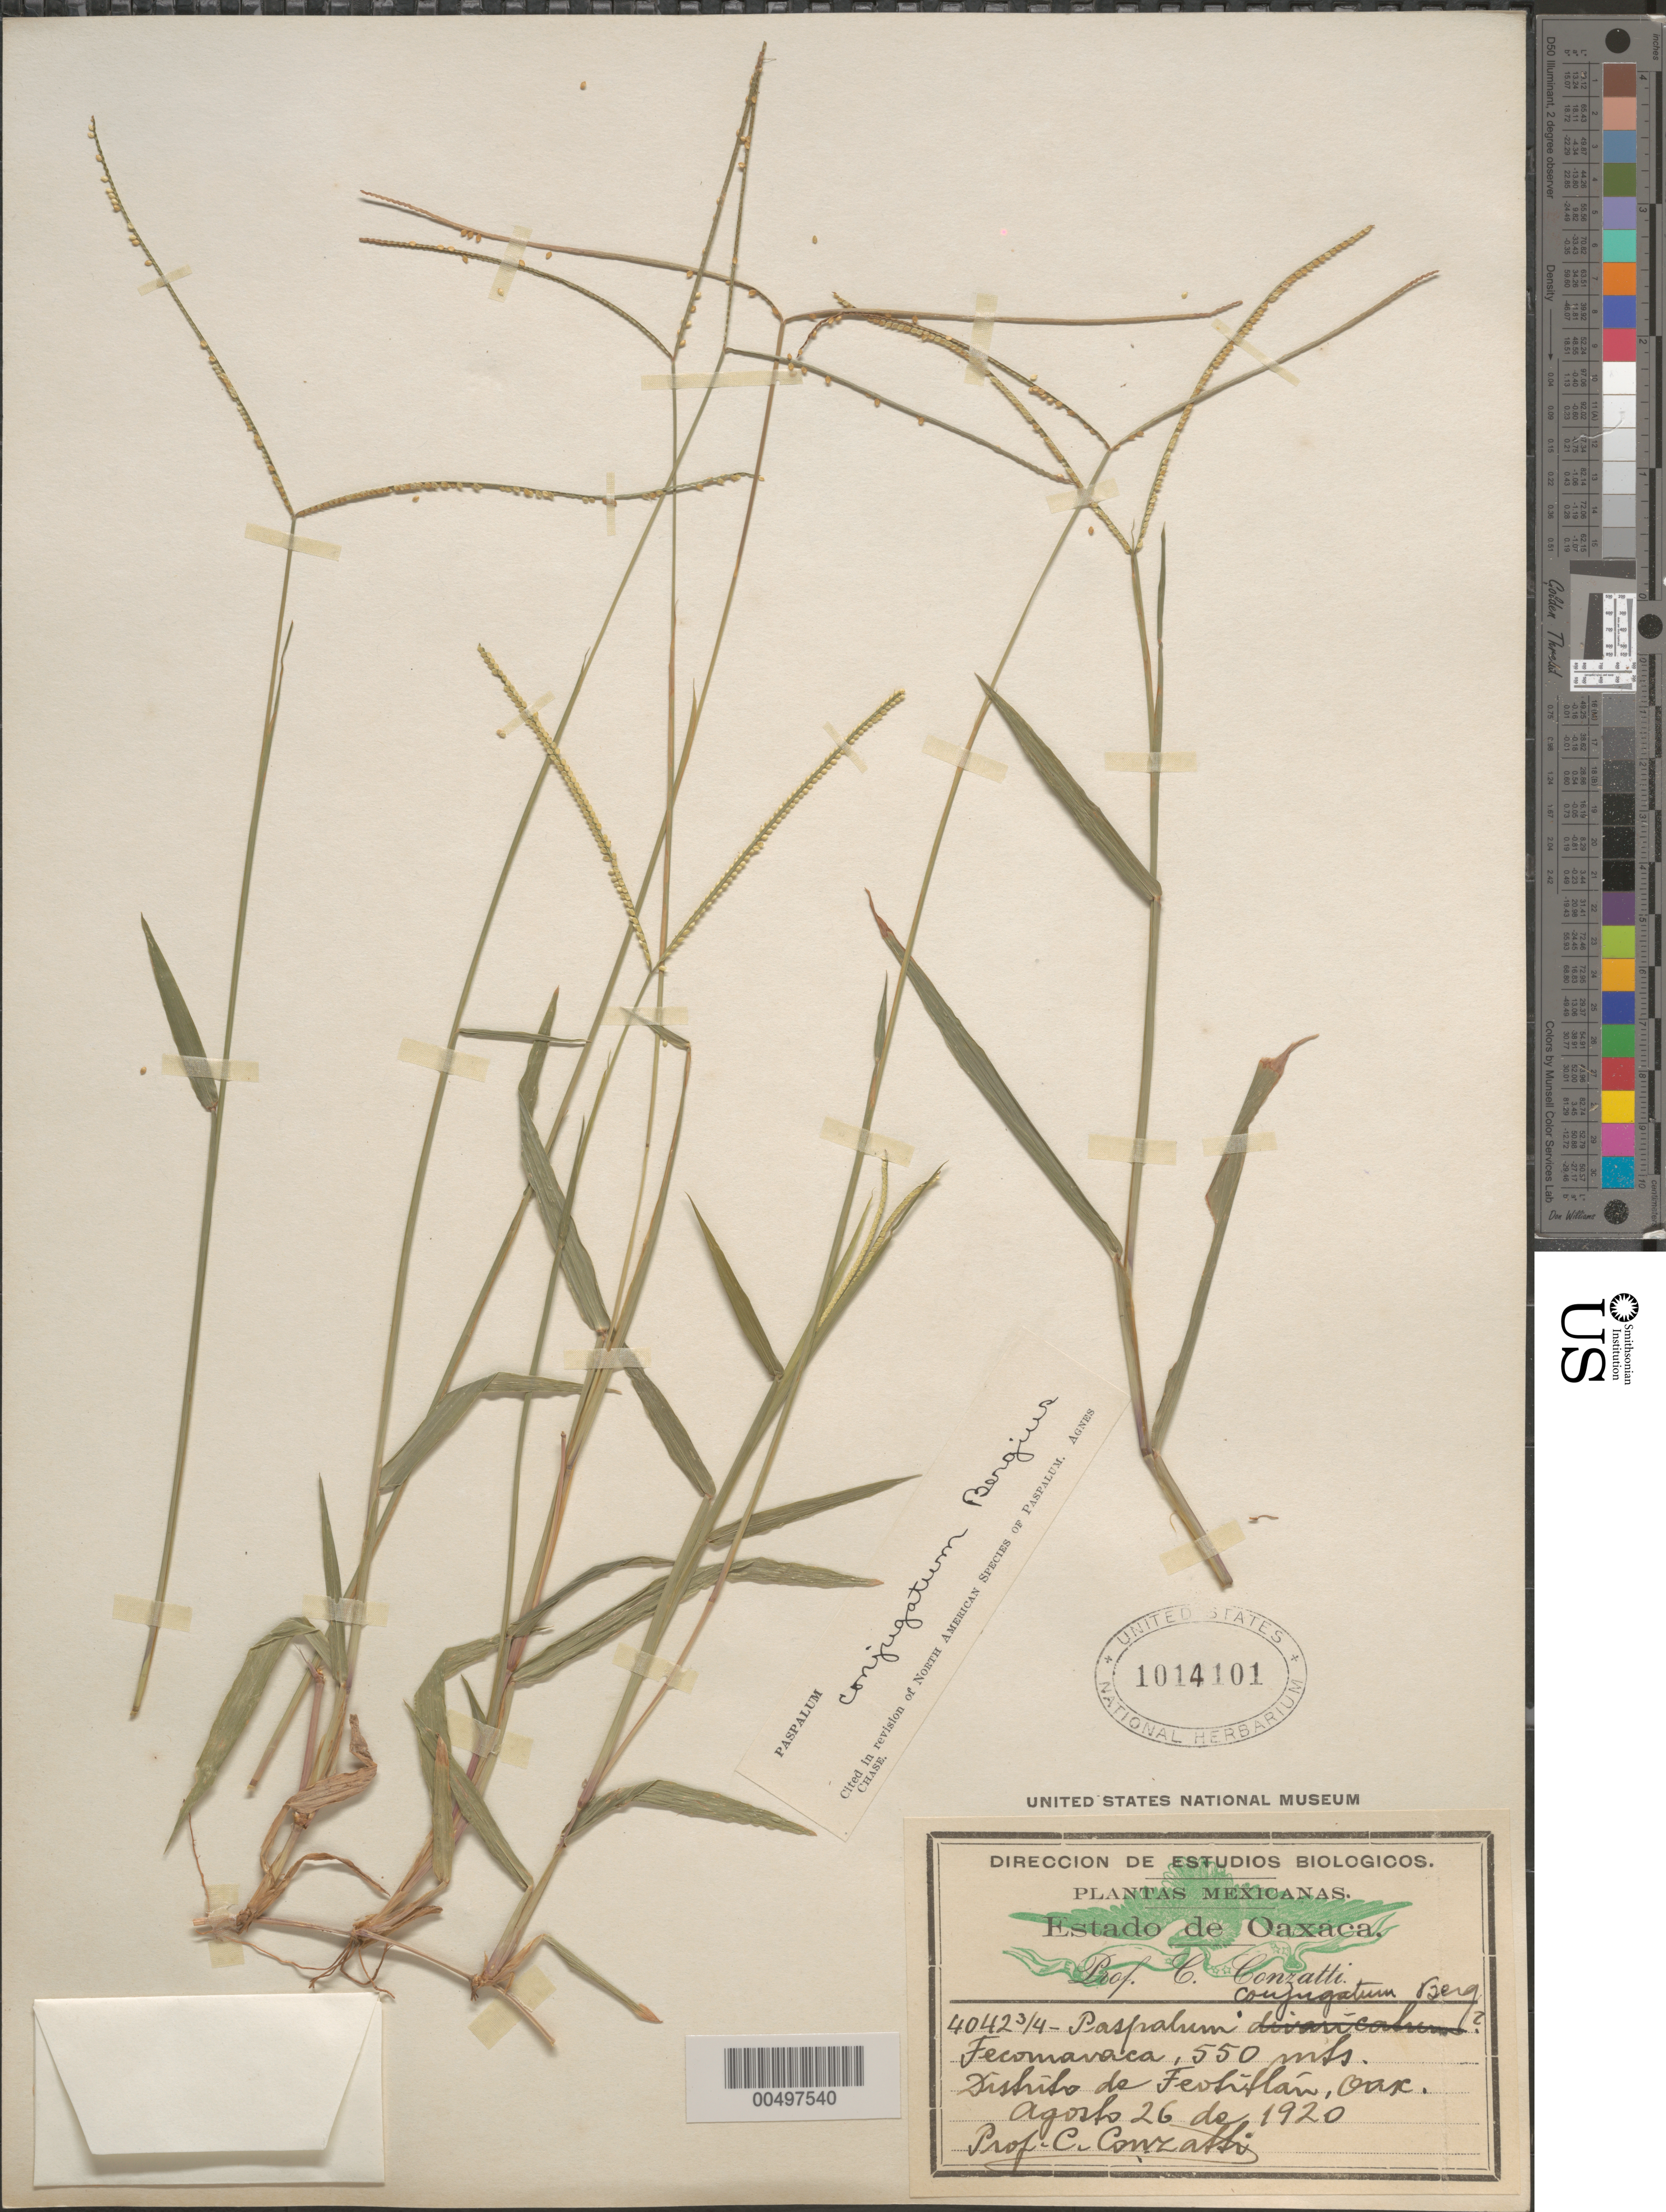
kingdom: Plantae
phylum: Tracheophyta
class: Liliopsida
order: Poales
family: Poaceae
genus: Paspalum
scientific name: Paspalum conjugatum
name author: P.J. Bergius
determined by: Chase, [M.] Agnes, (US)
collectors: C. Conzatti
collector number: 4042.75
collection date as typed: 26 Aug 1920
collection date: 1920-08-26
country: Mexico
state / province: Oaxaca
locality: Tecomavaca, Teotitl n Dist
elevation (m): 550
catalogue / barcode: US 1014101